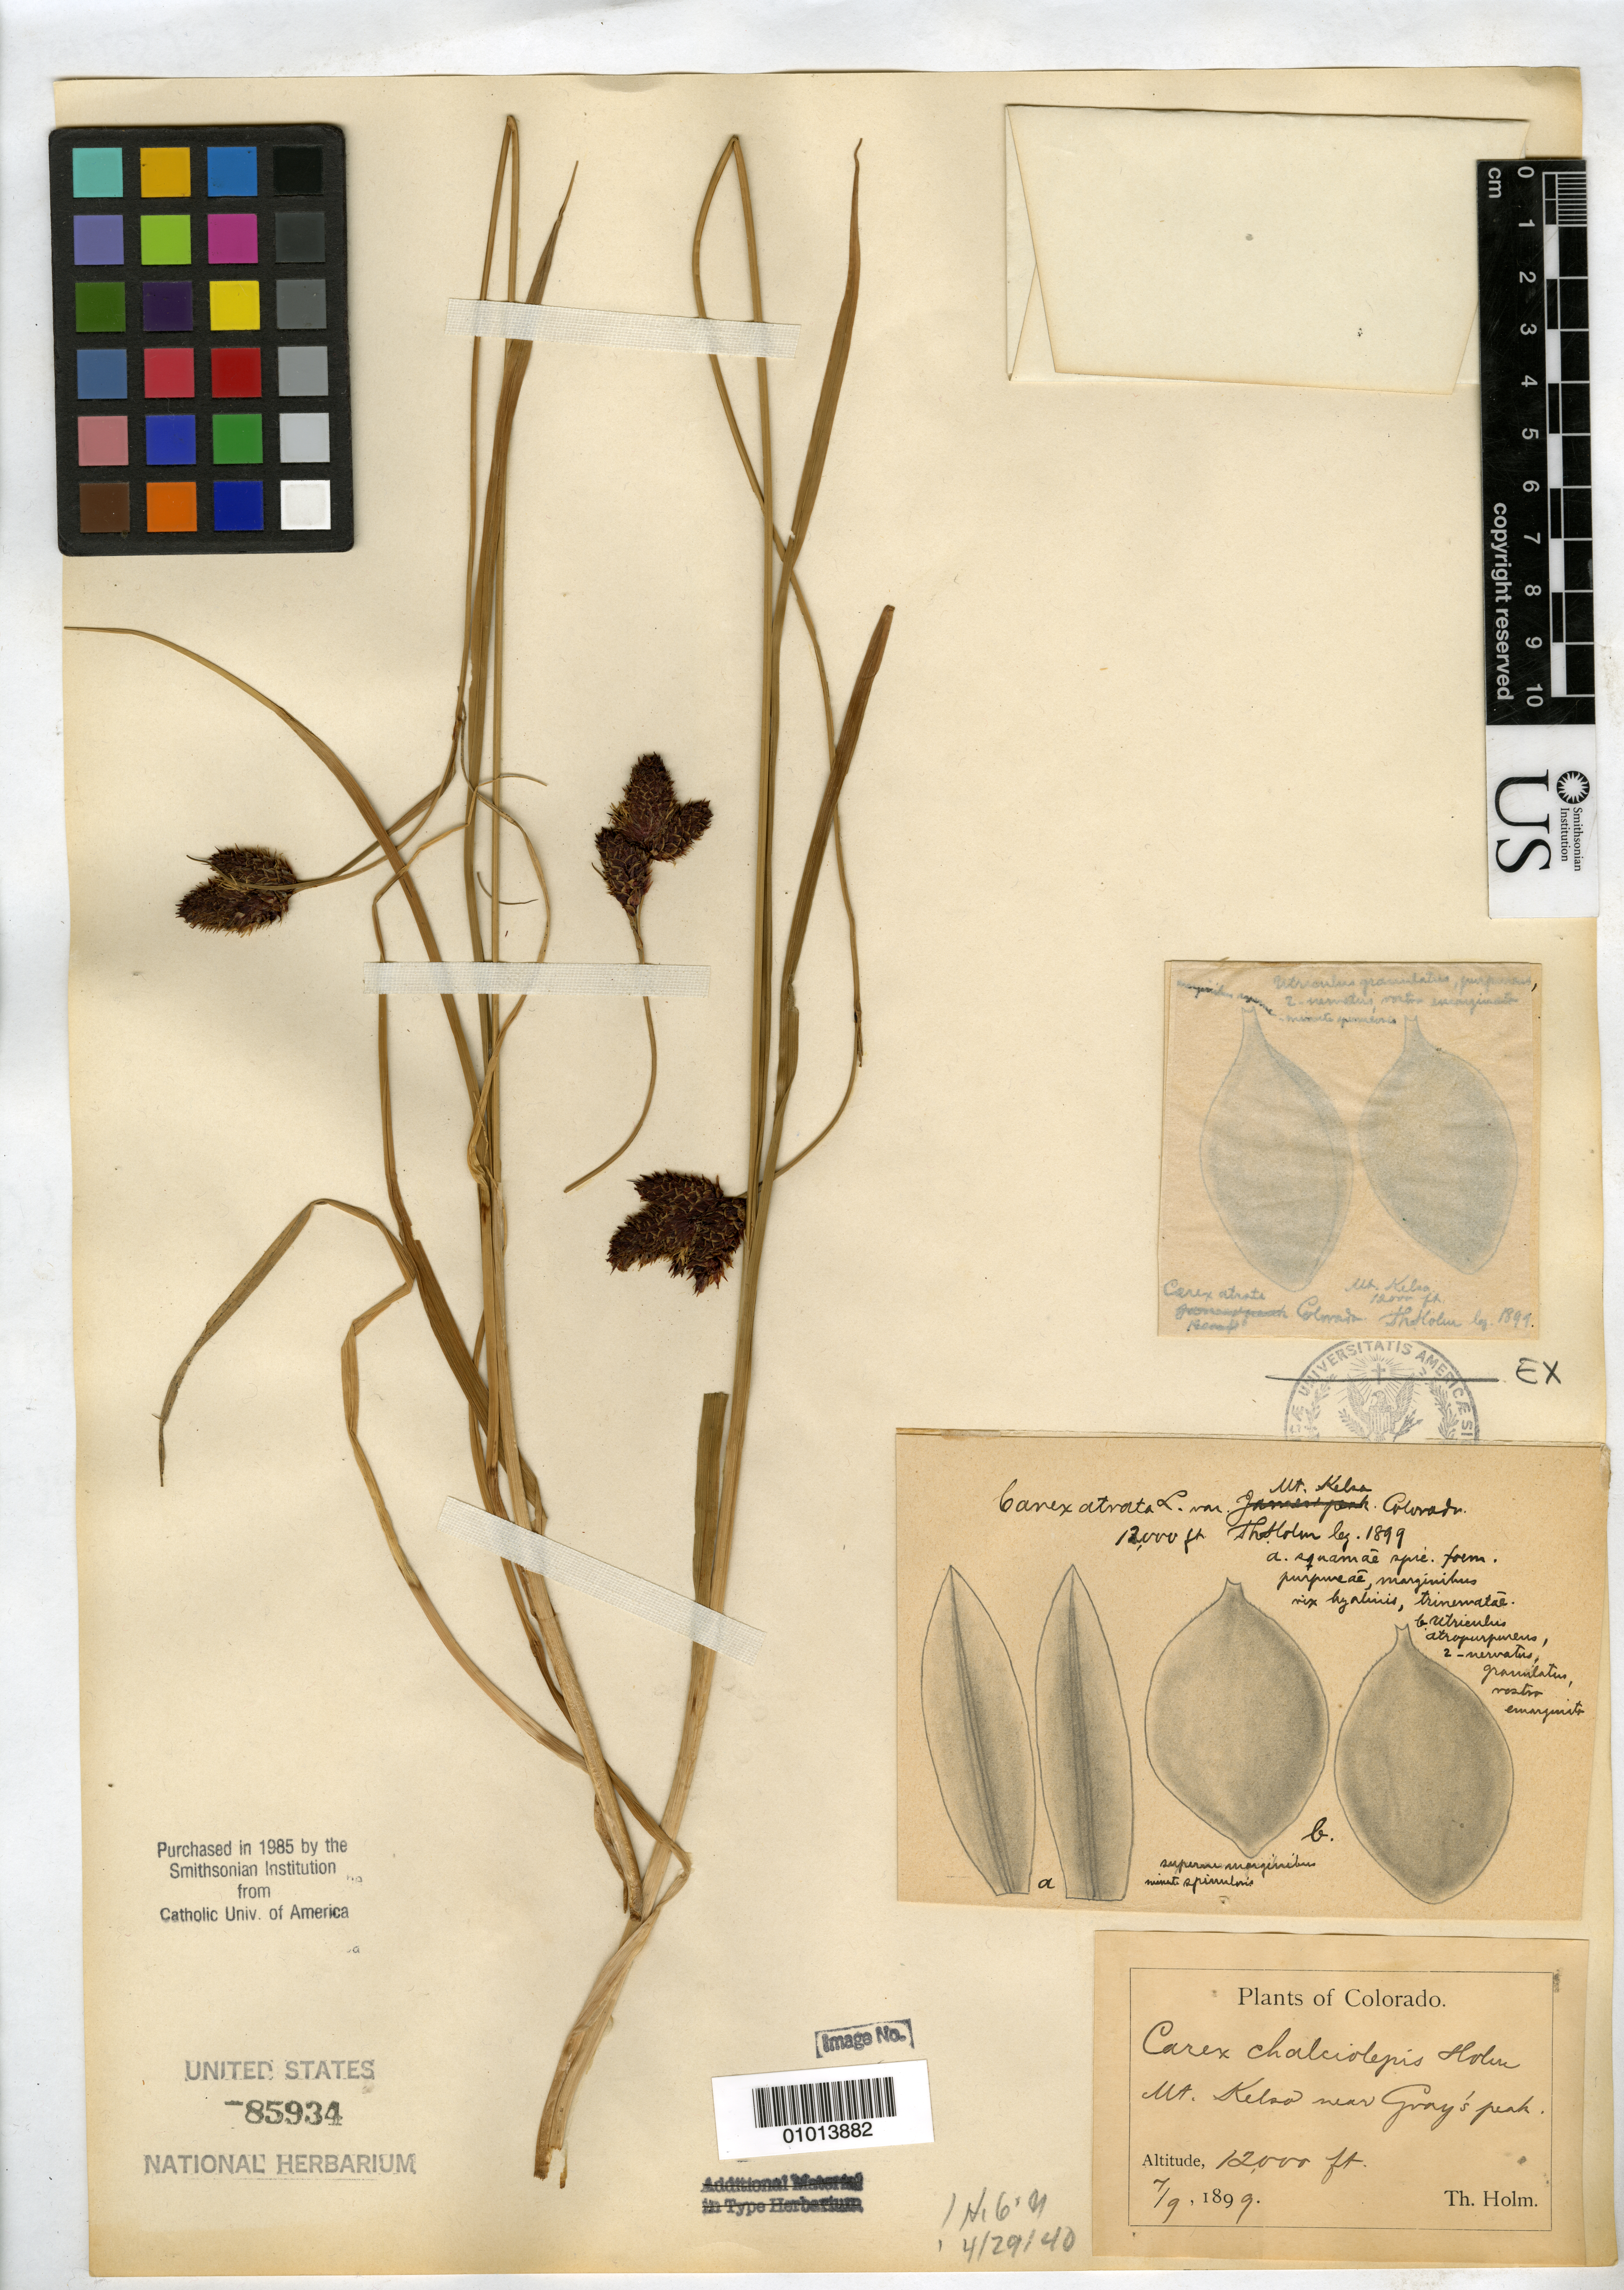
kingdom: Plantae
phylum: Tracheophyta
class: Liliopsida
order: Poales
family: Cyperaceae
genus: Carex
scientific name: Carex chalciolepis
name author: Holm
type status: Syntype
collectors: H. T. Holm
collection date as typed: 09 Jul 1899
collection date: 1899-07-09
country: United States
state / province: Colorado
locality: Mt. Kelsey near Grays Peak.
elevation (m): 3658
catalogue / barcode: US 85934